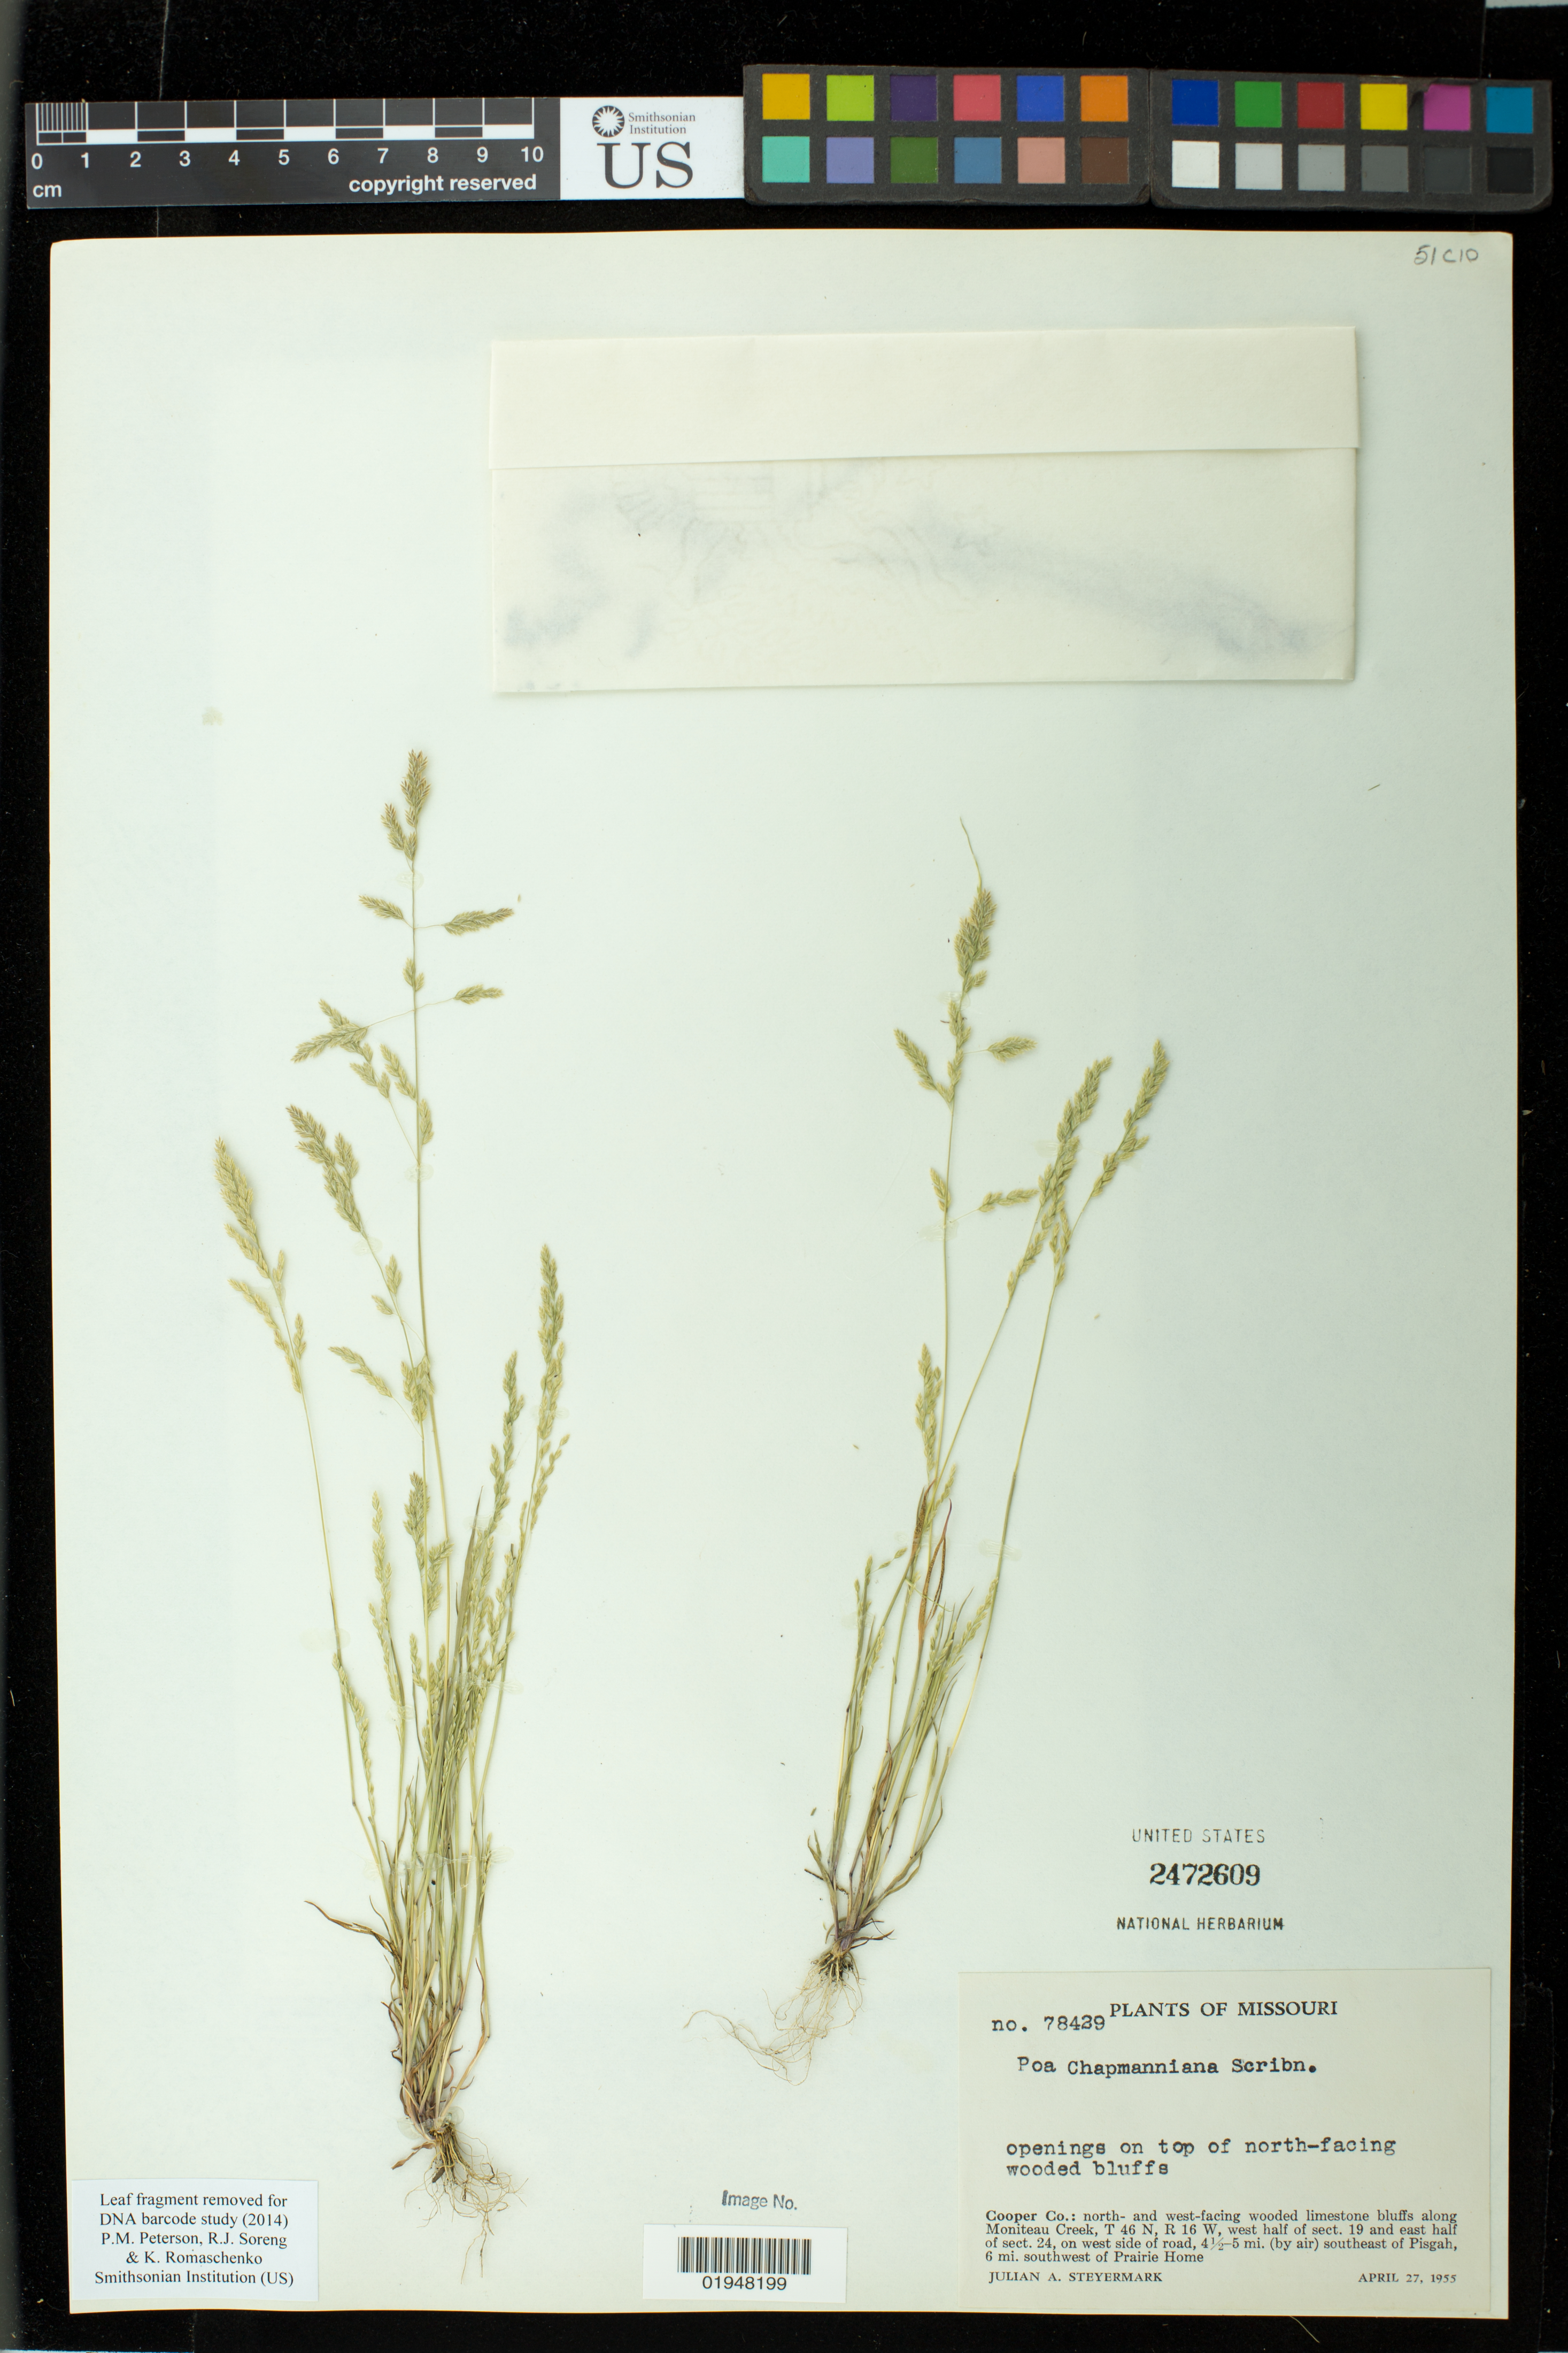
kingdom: Plantae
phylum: Tracheophyta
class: Liliopsida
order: Poales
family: Poaceae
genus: Poa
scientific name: Poa chapmaniana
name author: Scribn.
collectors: J. Steyermark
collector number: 78429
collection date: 1955-04-27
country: United States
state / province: Missouri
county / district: Cooper County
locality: Along Moniteau Creek, T46N, R16W, west half of sect. 19 and east half of sect. 24, on west side of road, 4 1/2-5 mi. (by air) southeast of Pisgah, 6 mi. southwest of Prairie Home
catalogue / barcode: US 2472609